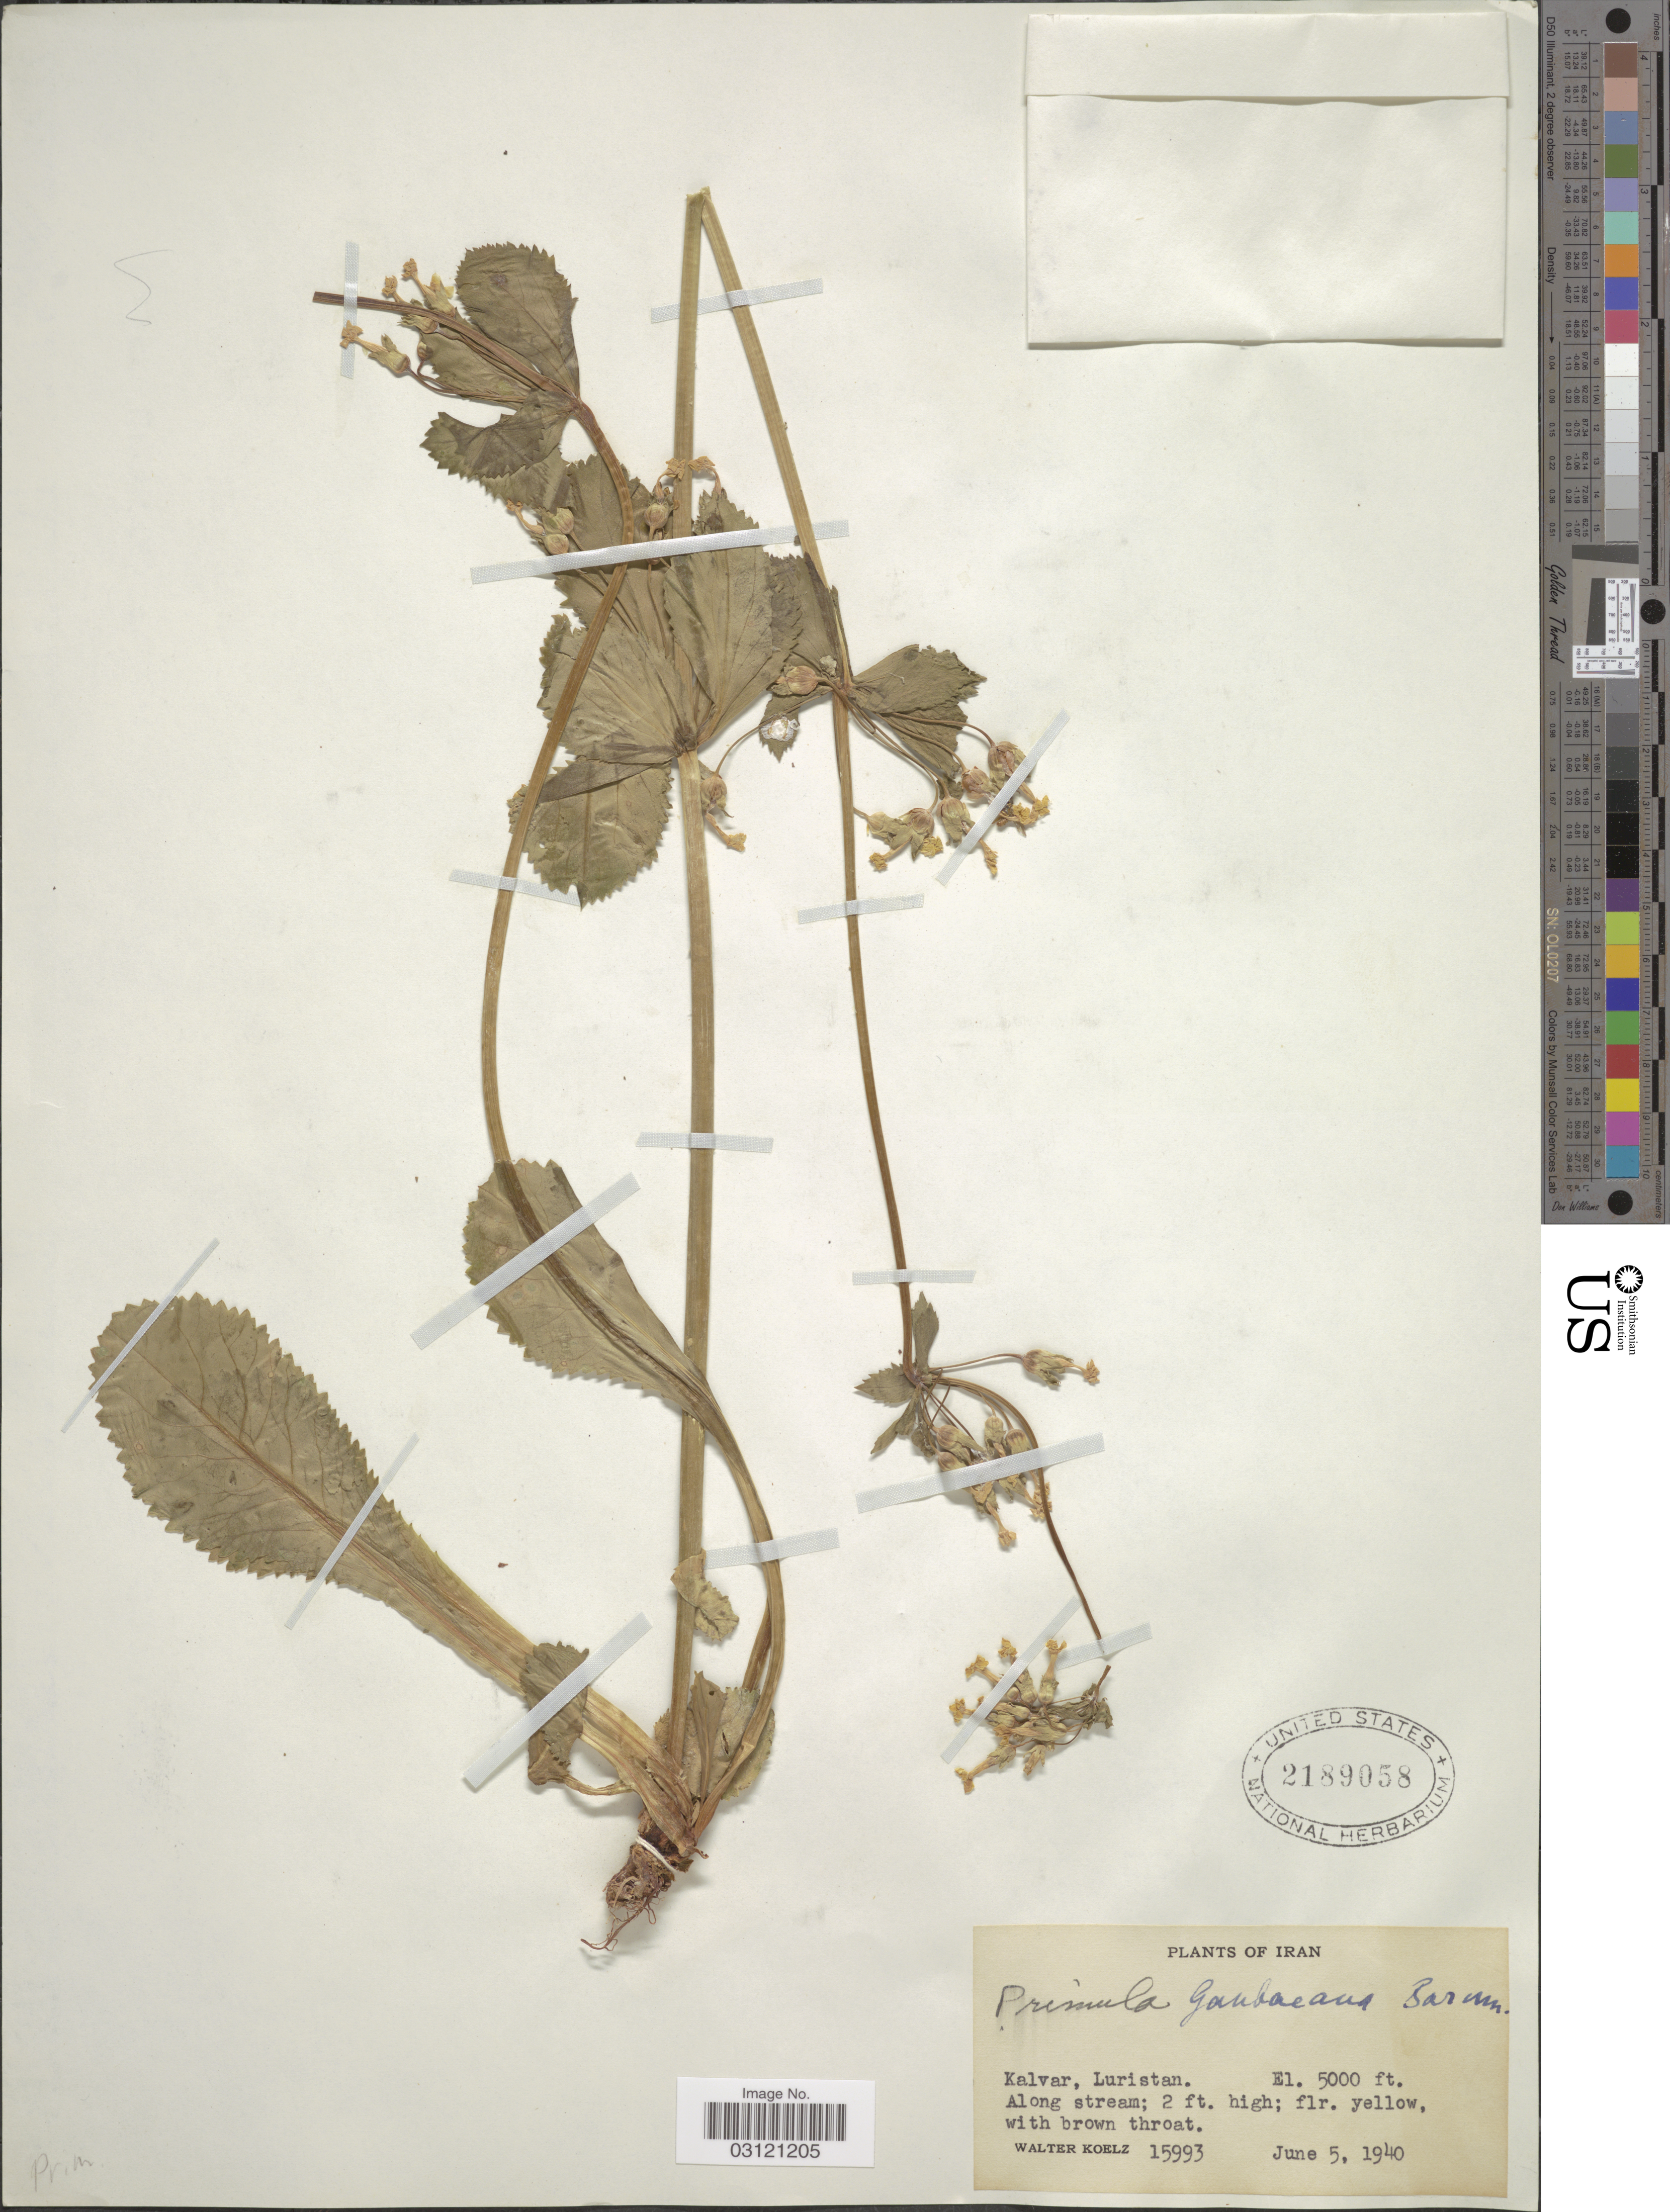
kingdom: Plantae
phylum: Tracheophyta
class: Magnoliopsida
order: Ericales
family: Primulaceae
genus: Primula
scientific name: Primula gaubaeana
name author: Bornm.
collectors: W. N. Koelz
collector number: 15993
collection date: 1940-06-05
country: Iran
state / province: Lorestan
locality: Kalvar, Luristan.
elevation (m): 1524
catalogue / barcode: US 2189058